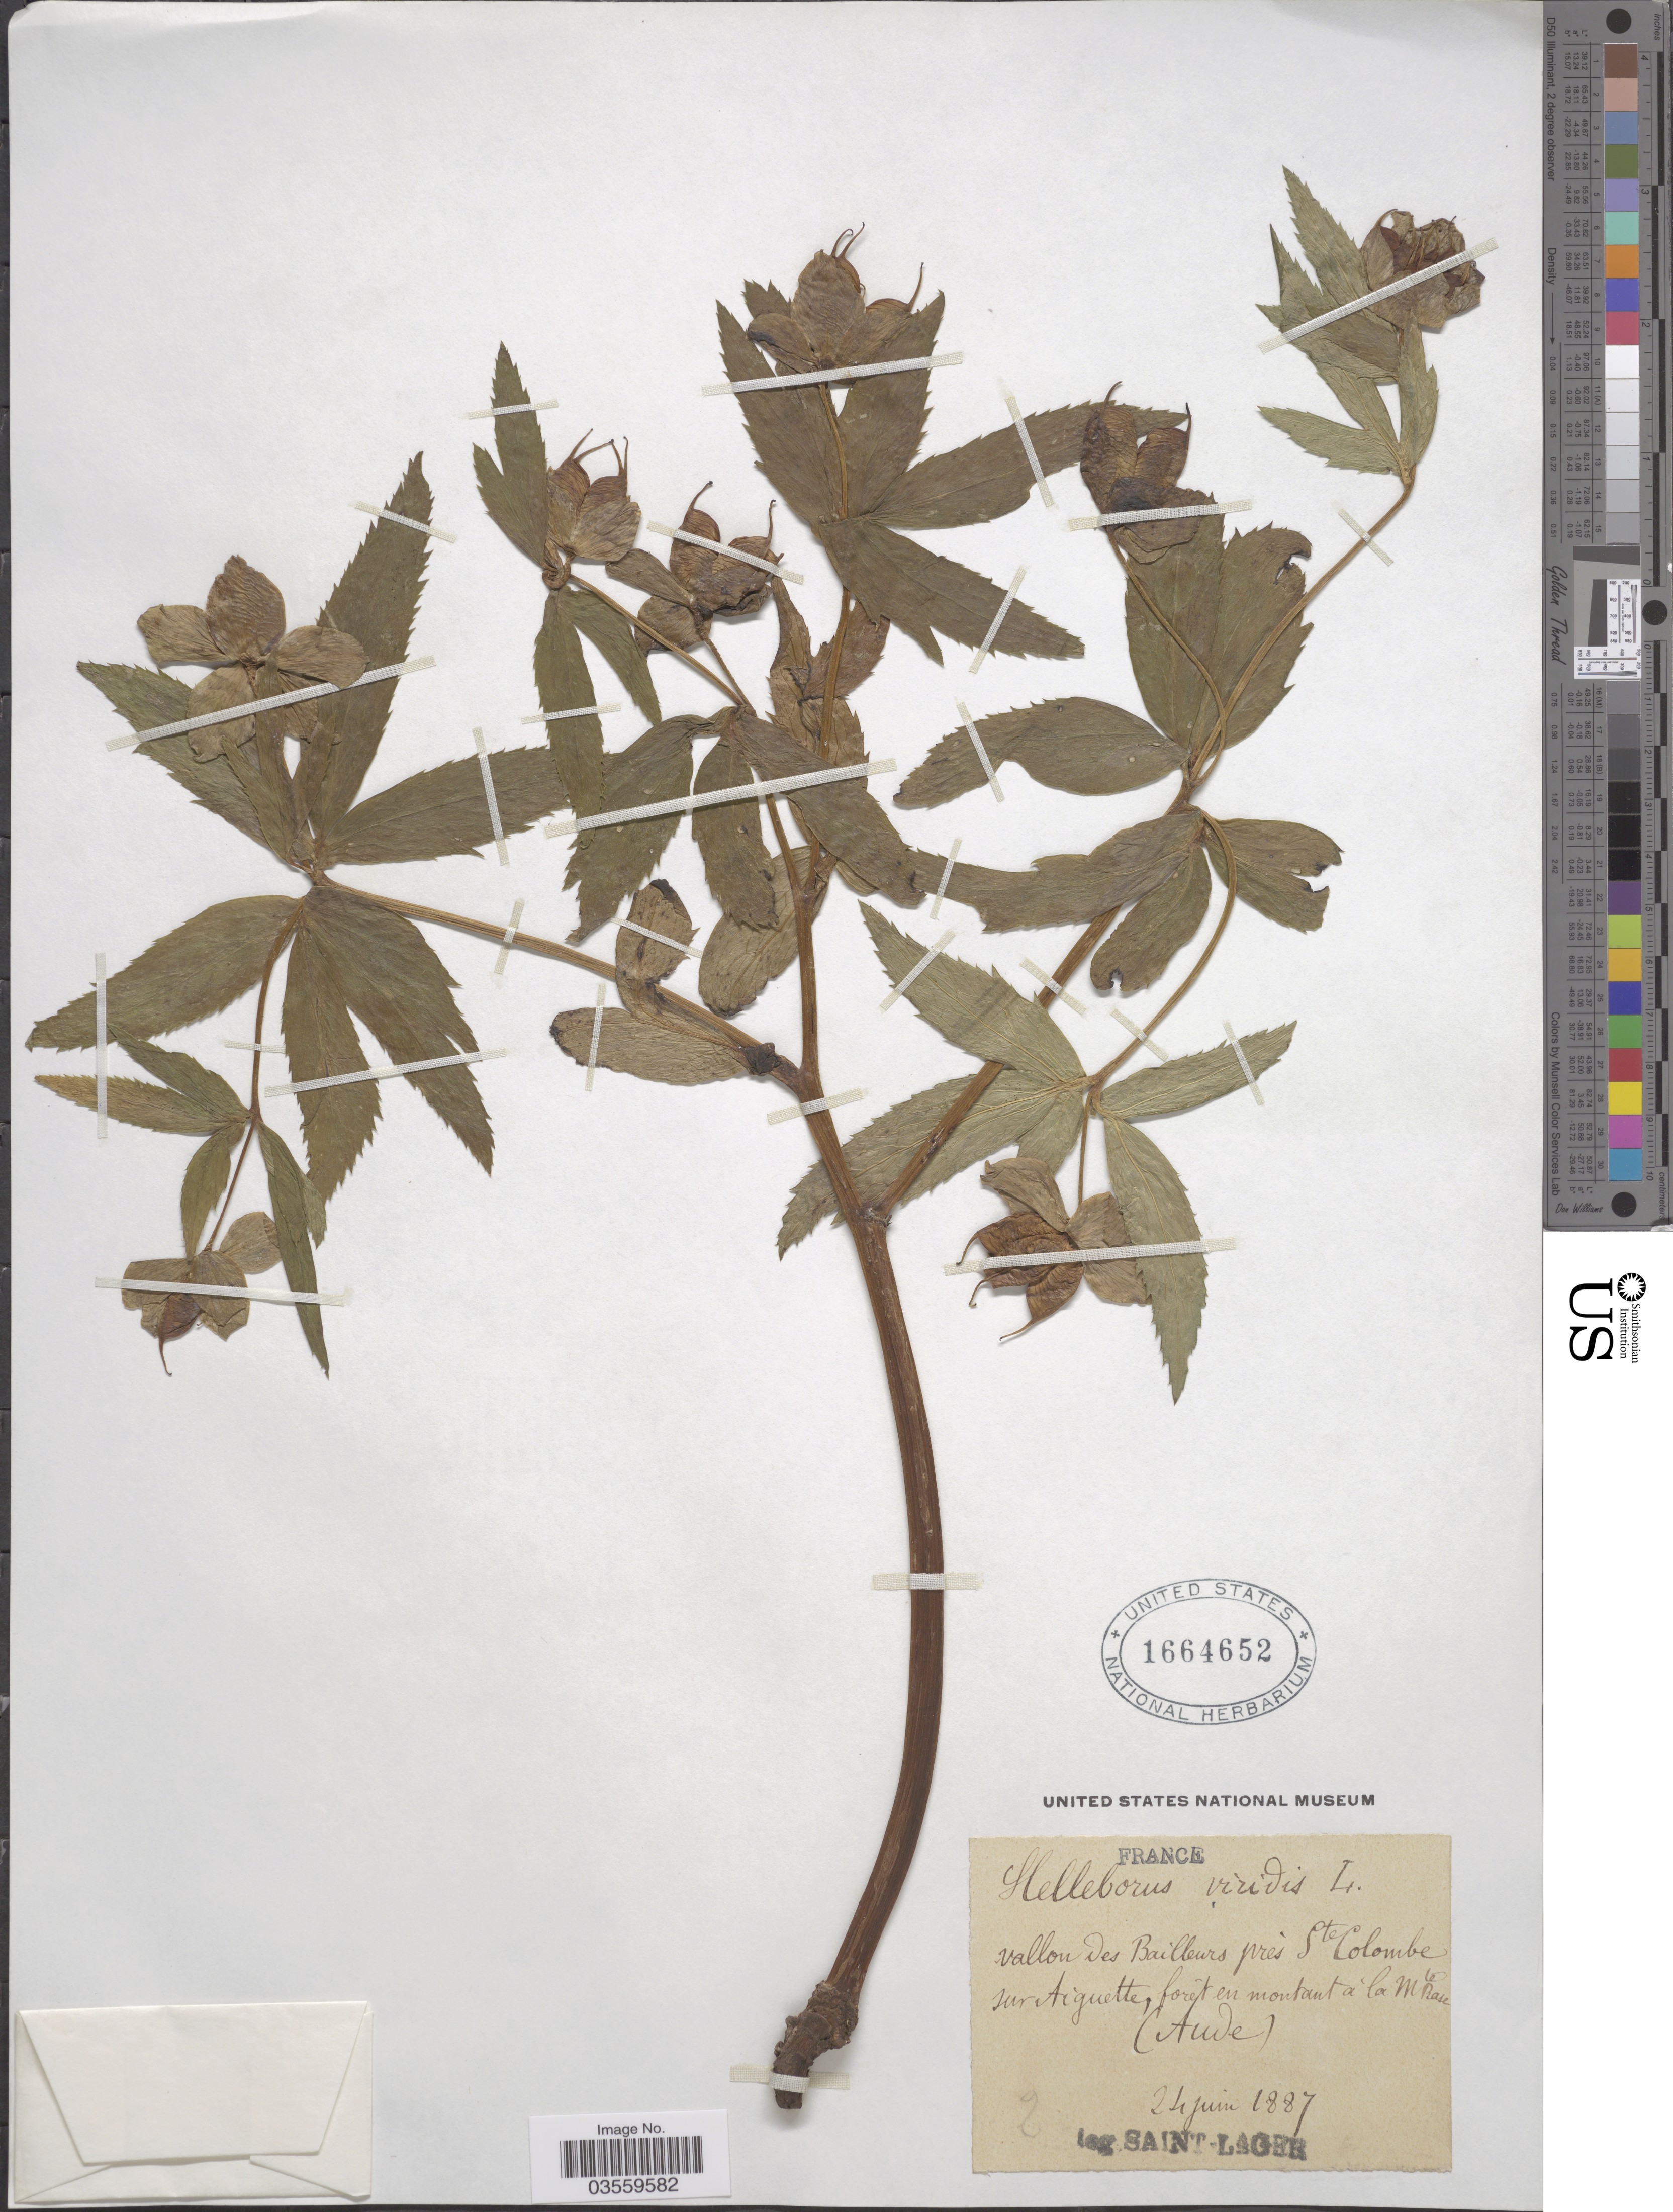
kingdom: Plantae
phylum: Tracheophyta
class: Magnoliopsida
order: Ranunculales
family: Ranunculaceae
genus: Helleborus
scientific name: Helleborus viridis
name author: L.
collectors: Saint-Lager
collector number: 2?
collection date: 1887-06-24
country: France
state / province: Occitanie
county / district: Aude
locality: Vallon des Bailleurs près Ste Colombe sur Aiguette, forêt en montant á la Mte [interpreted] Rose [interpreted] (Aude).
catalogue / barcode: US 1664652